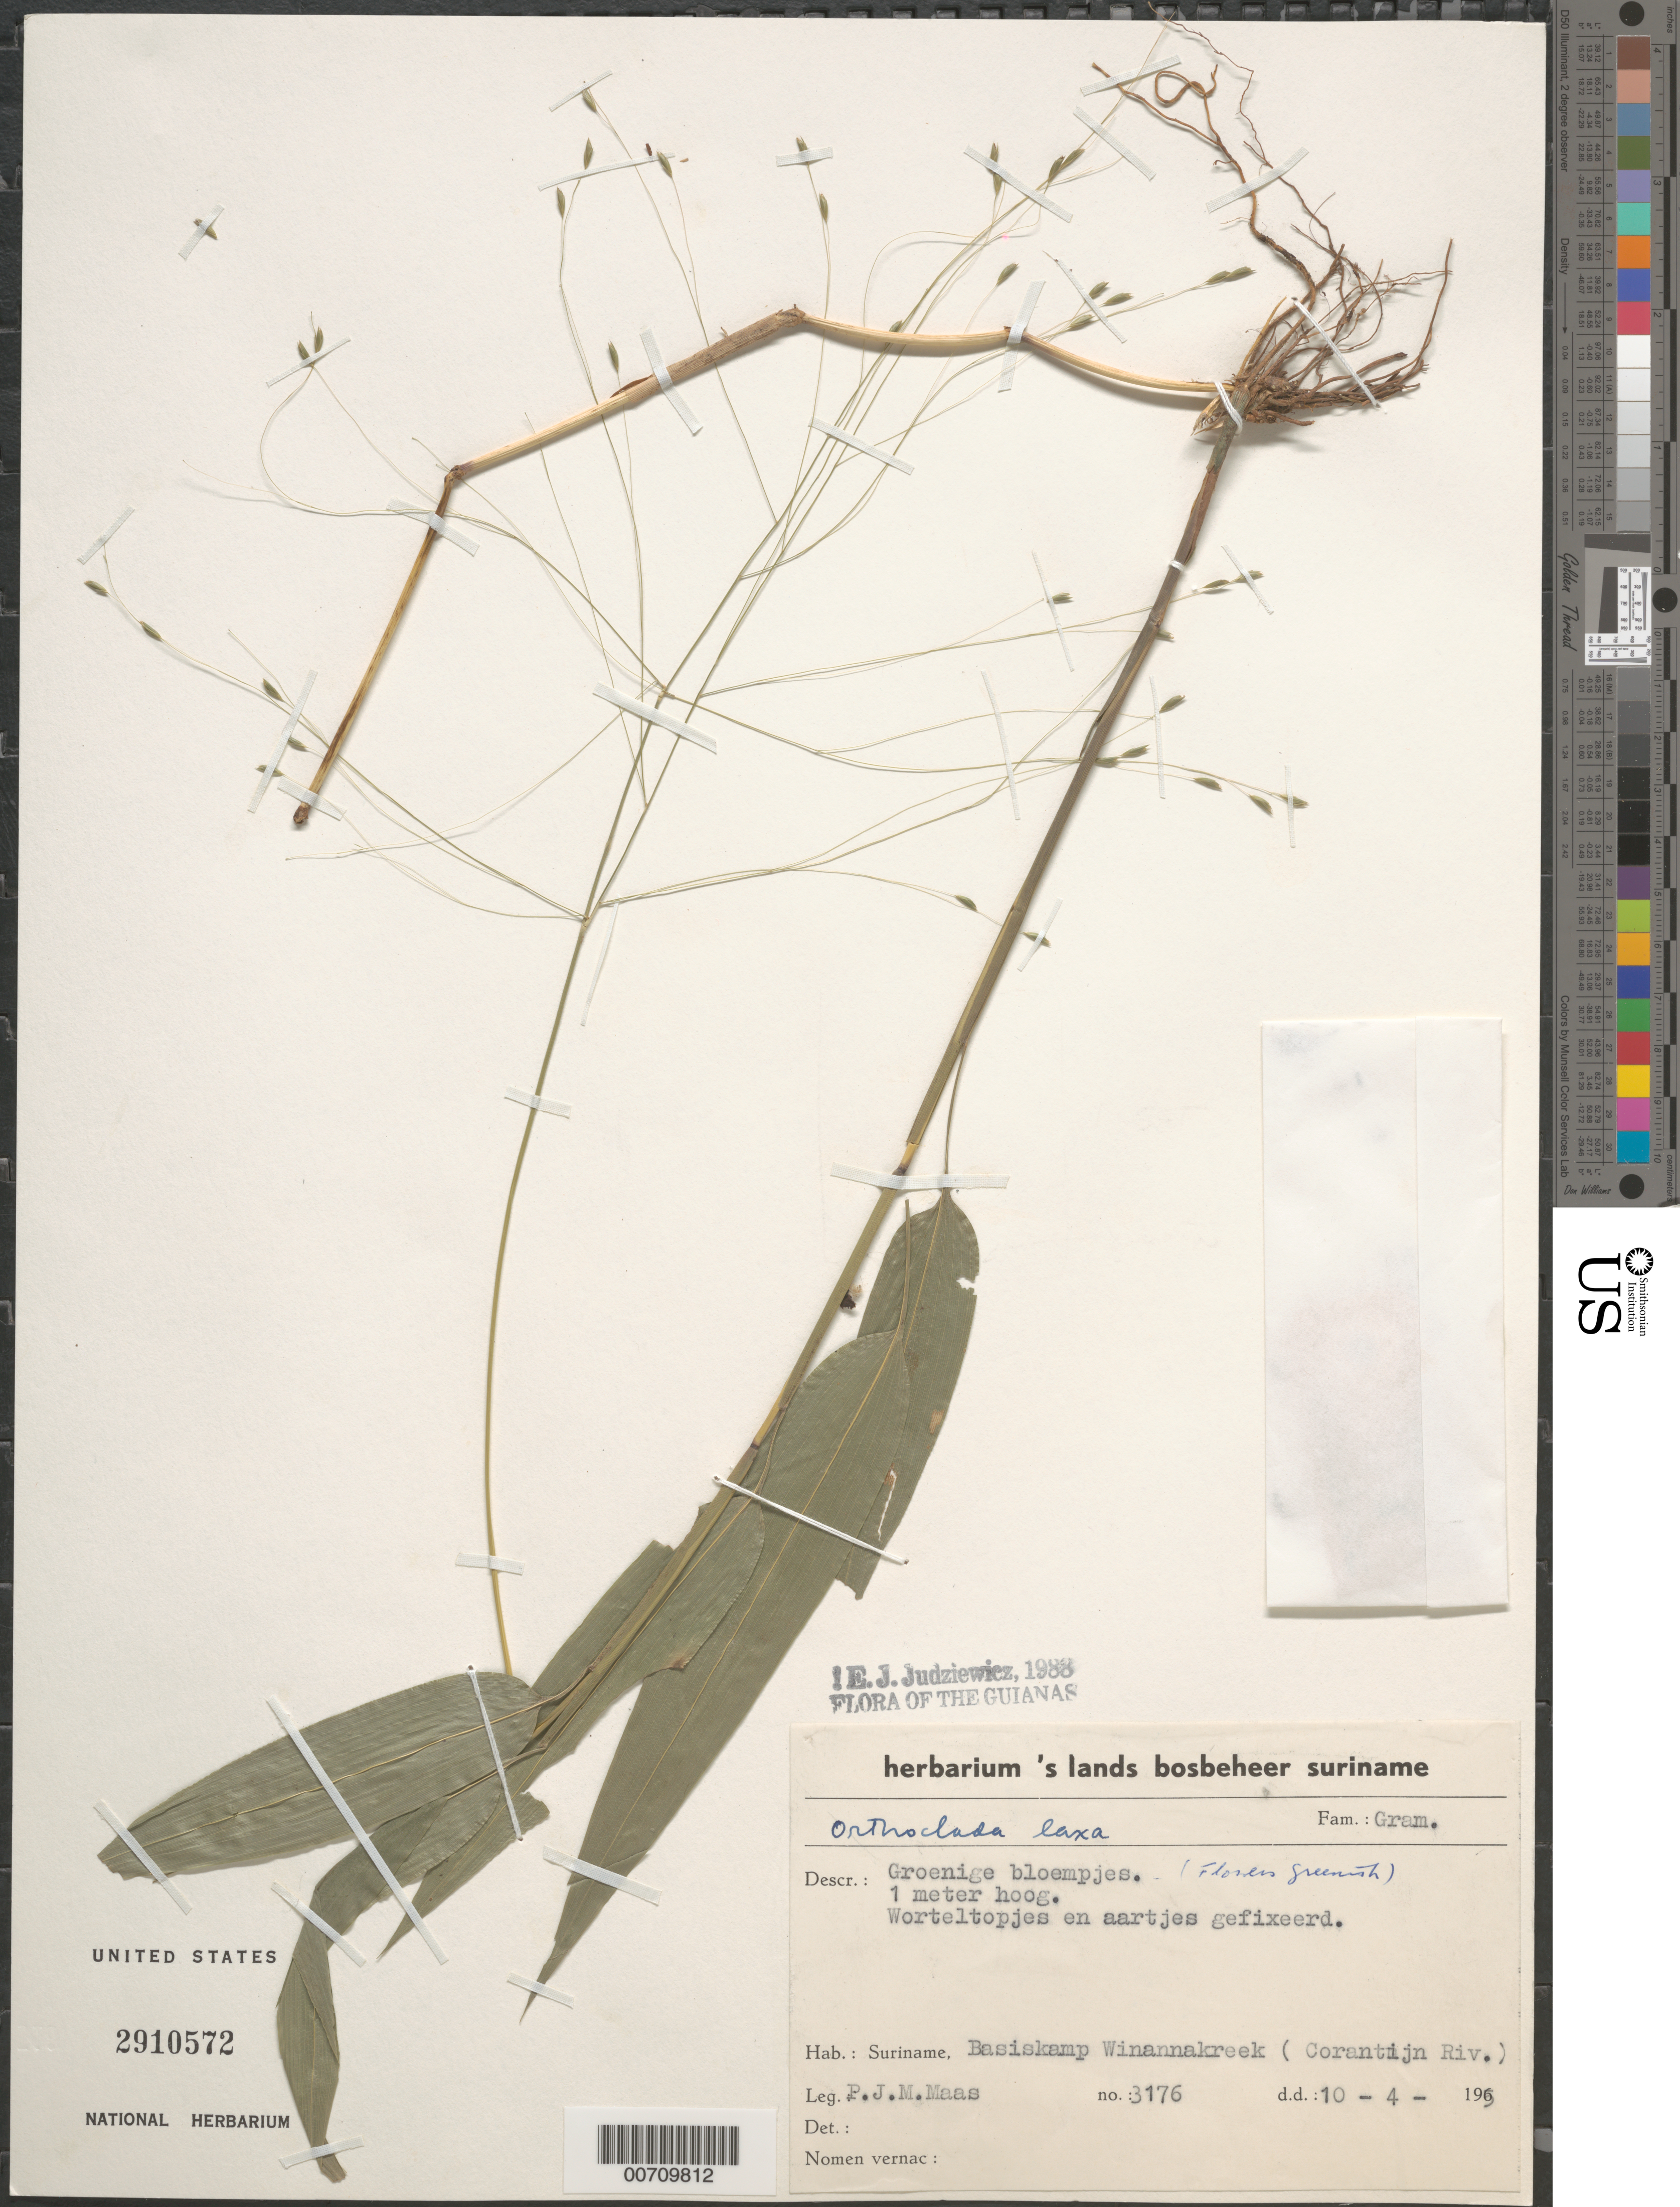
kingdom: Plantae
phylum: Tracheophyta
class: Liliopsida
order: Poales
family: Poaceae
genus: Orthoclada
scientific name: Orthoclada laxa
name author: P. Beauv.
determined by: Judziewicz, E. J.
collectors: P. Maas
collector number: LBB 3176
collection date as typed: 10-Apr-65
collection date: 1965-04-10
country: Suriname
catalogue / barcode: US 2910572